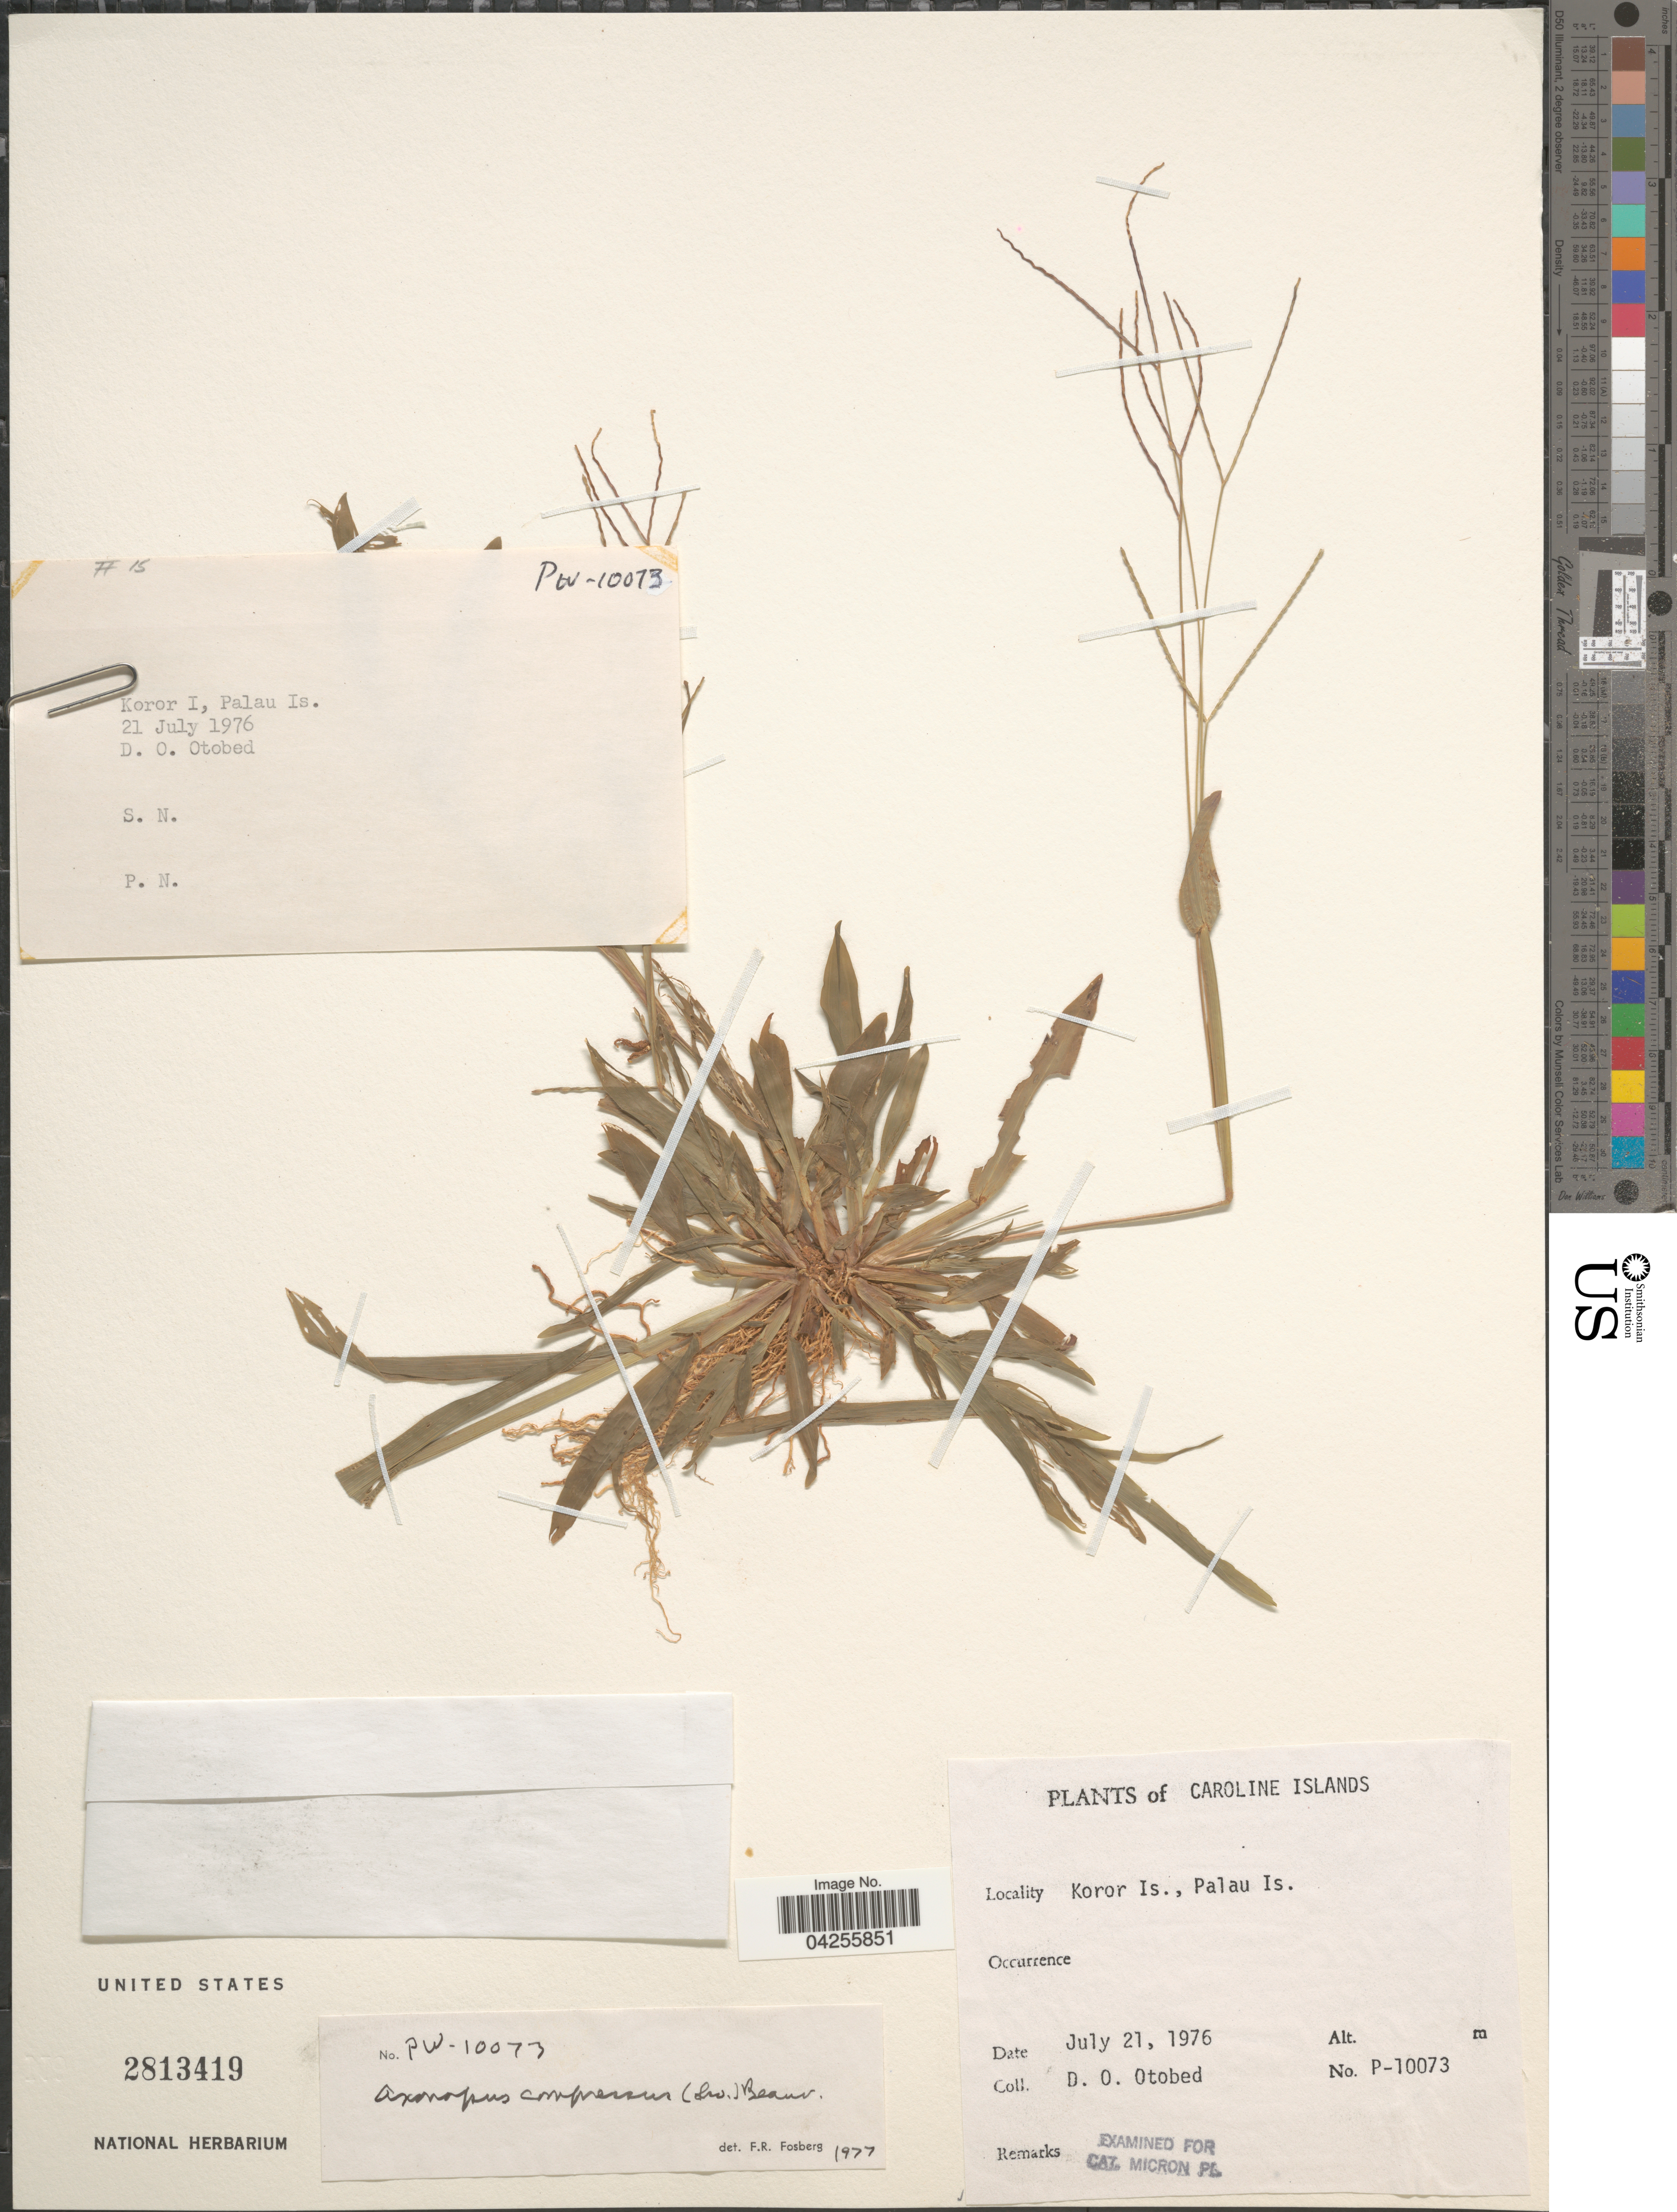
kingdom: Plantae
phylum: Tracheophyta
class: Liliopsida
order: Poales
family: Poaceae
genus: Axonopus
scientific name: Axonopus compressus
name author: (Sw.) P. Beauv.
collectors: D. O. Otobed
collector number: P-10073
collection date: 1976-07-21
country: Palau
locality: Caroline Islands. Koror Is., Palau Is.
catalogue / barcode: US 2813419